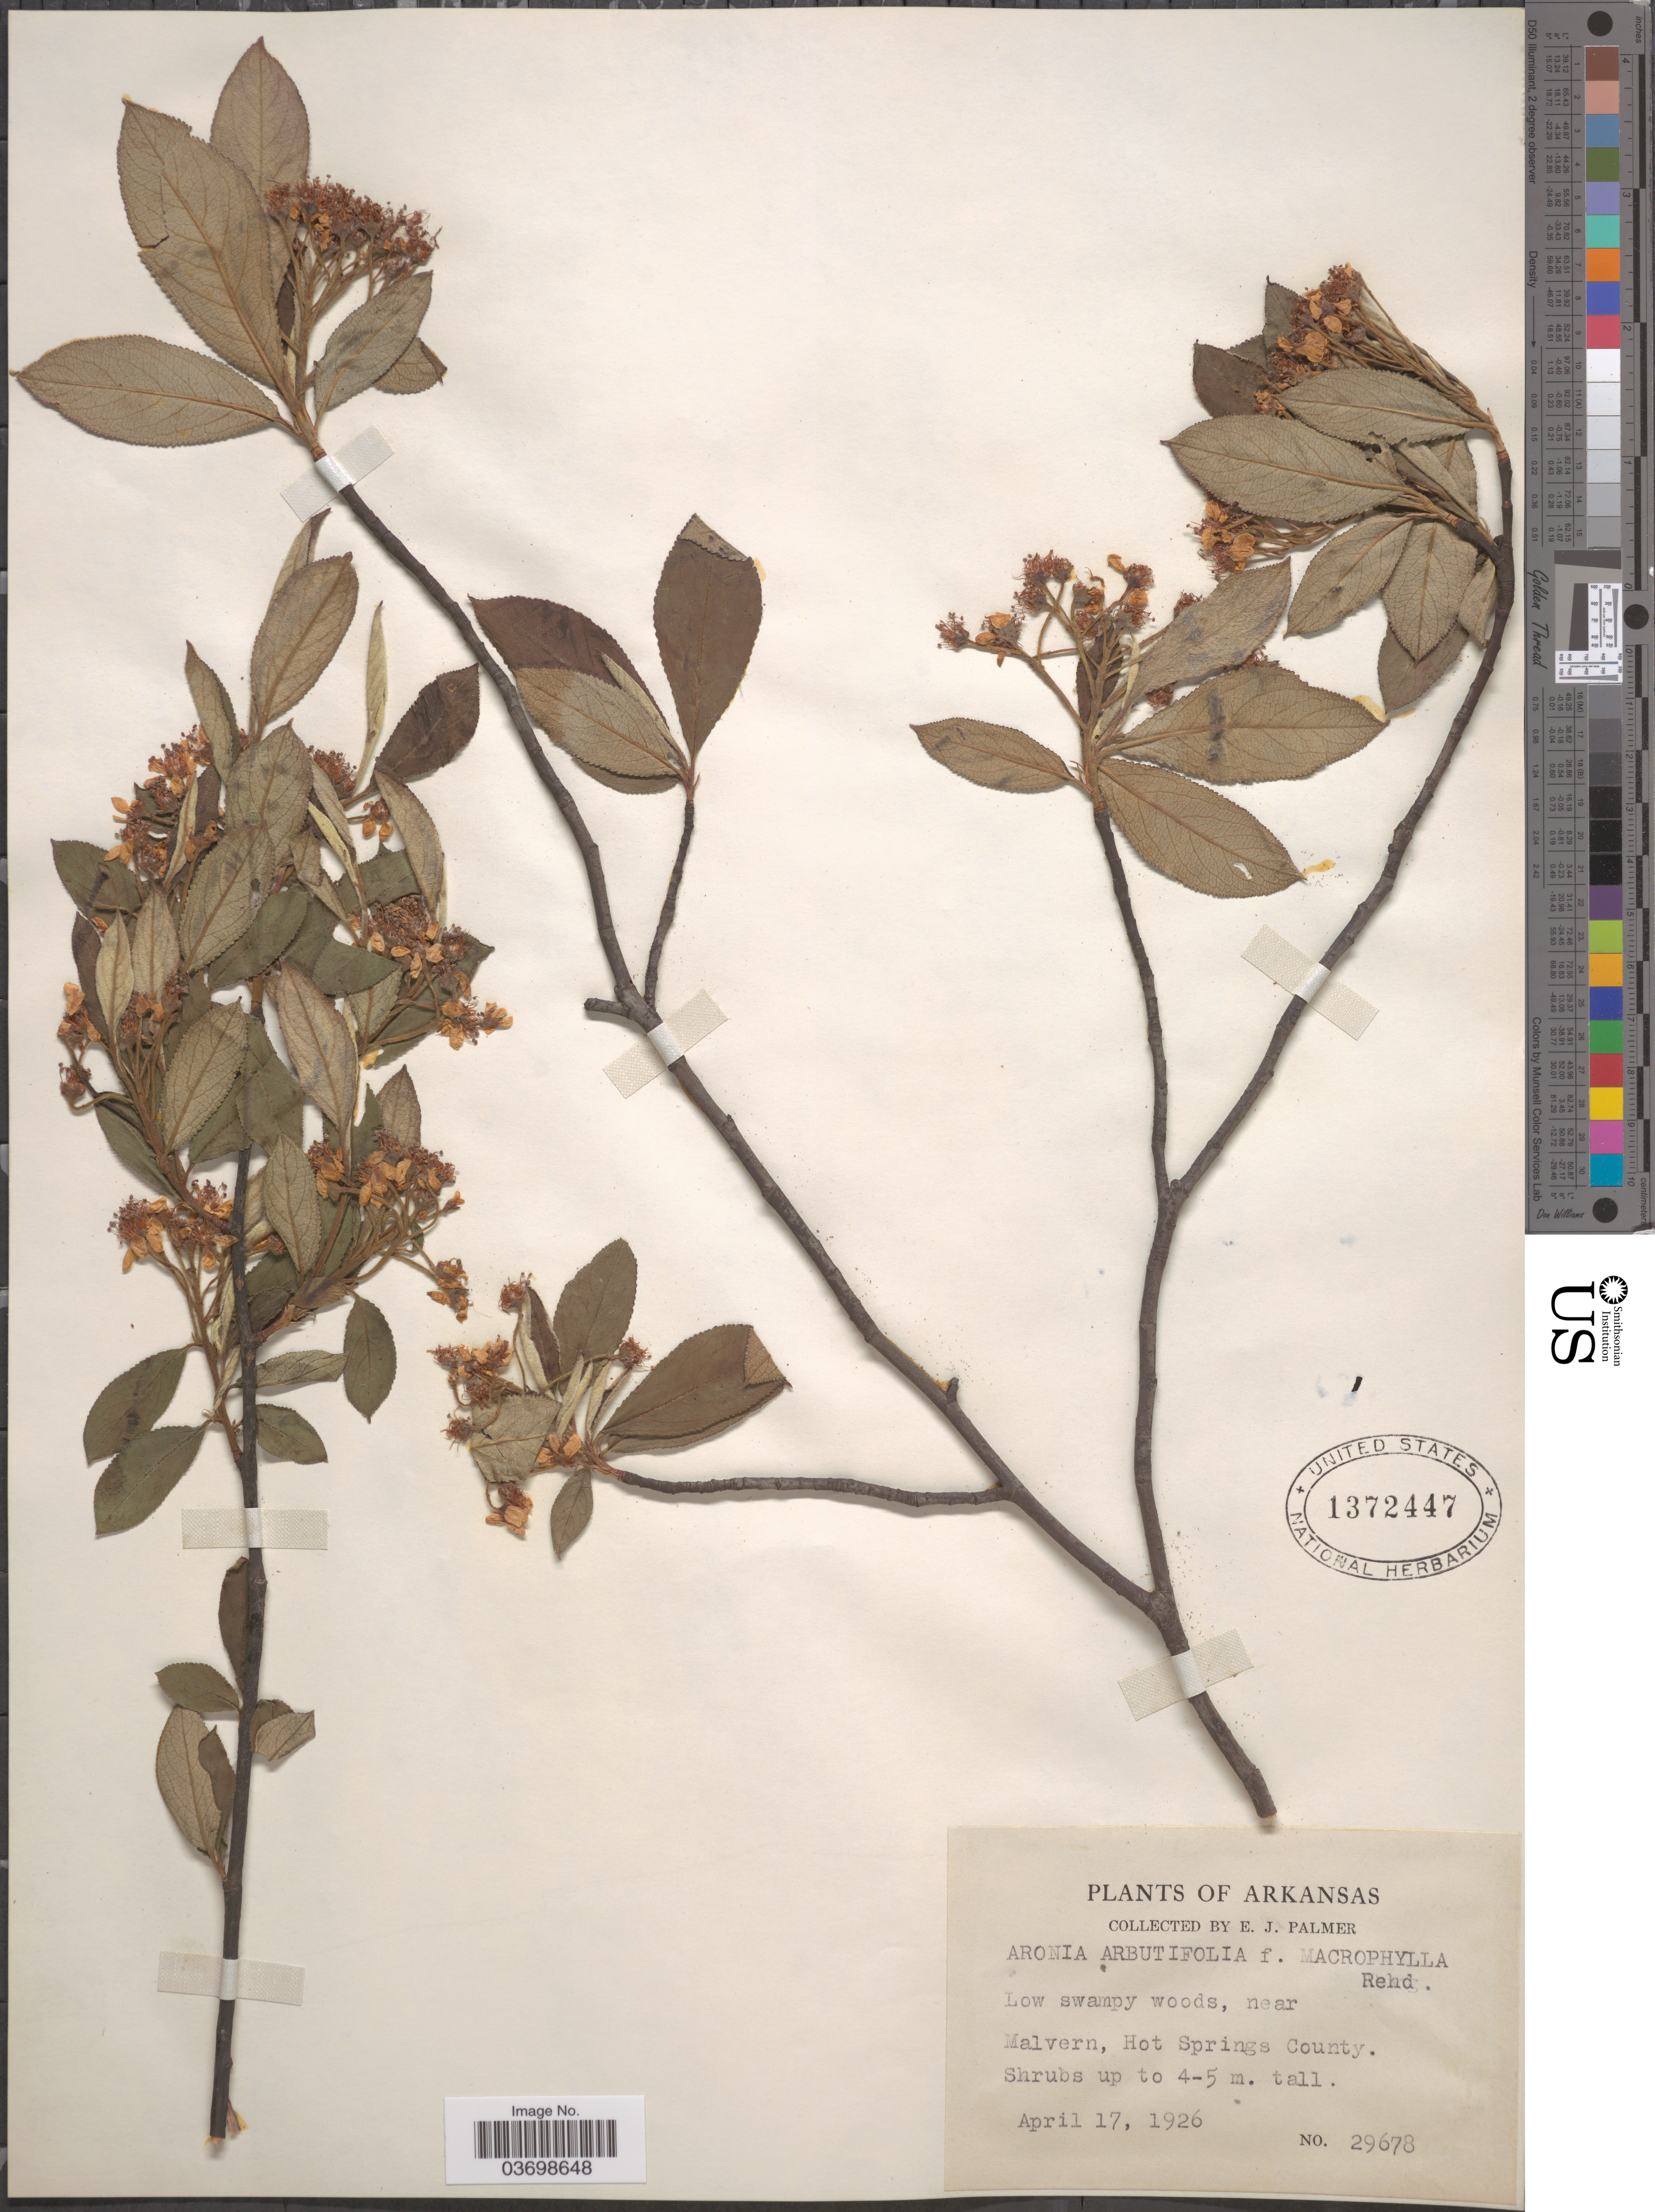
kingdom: Plantae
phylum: Tracheophyta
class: Magnoliopsida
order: Rosales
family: Rosaceae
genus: Aronia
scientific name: Aronia arbutifolia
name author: (L.) Pers.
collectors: E. J. Palmer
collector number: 29678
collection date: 1926-04-17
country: United States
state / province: Arkansas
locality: Near Malvern, Hot Springs County.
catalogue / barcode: US 1372447